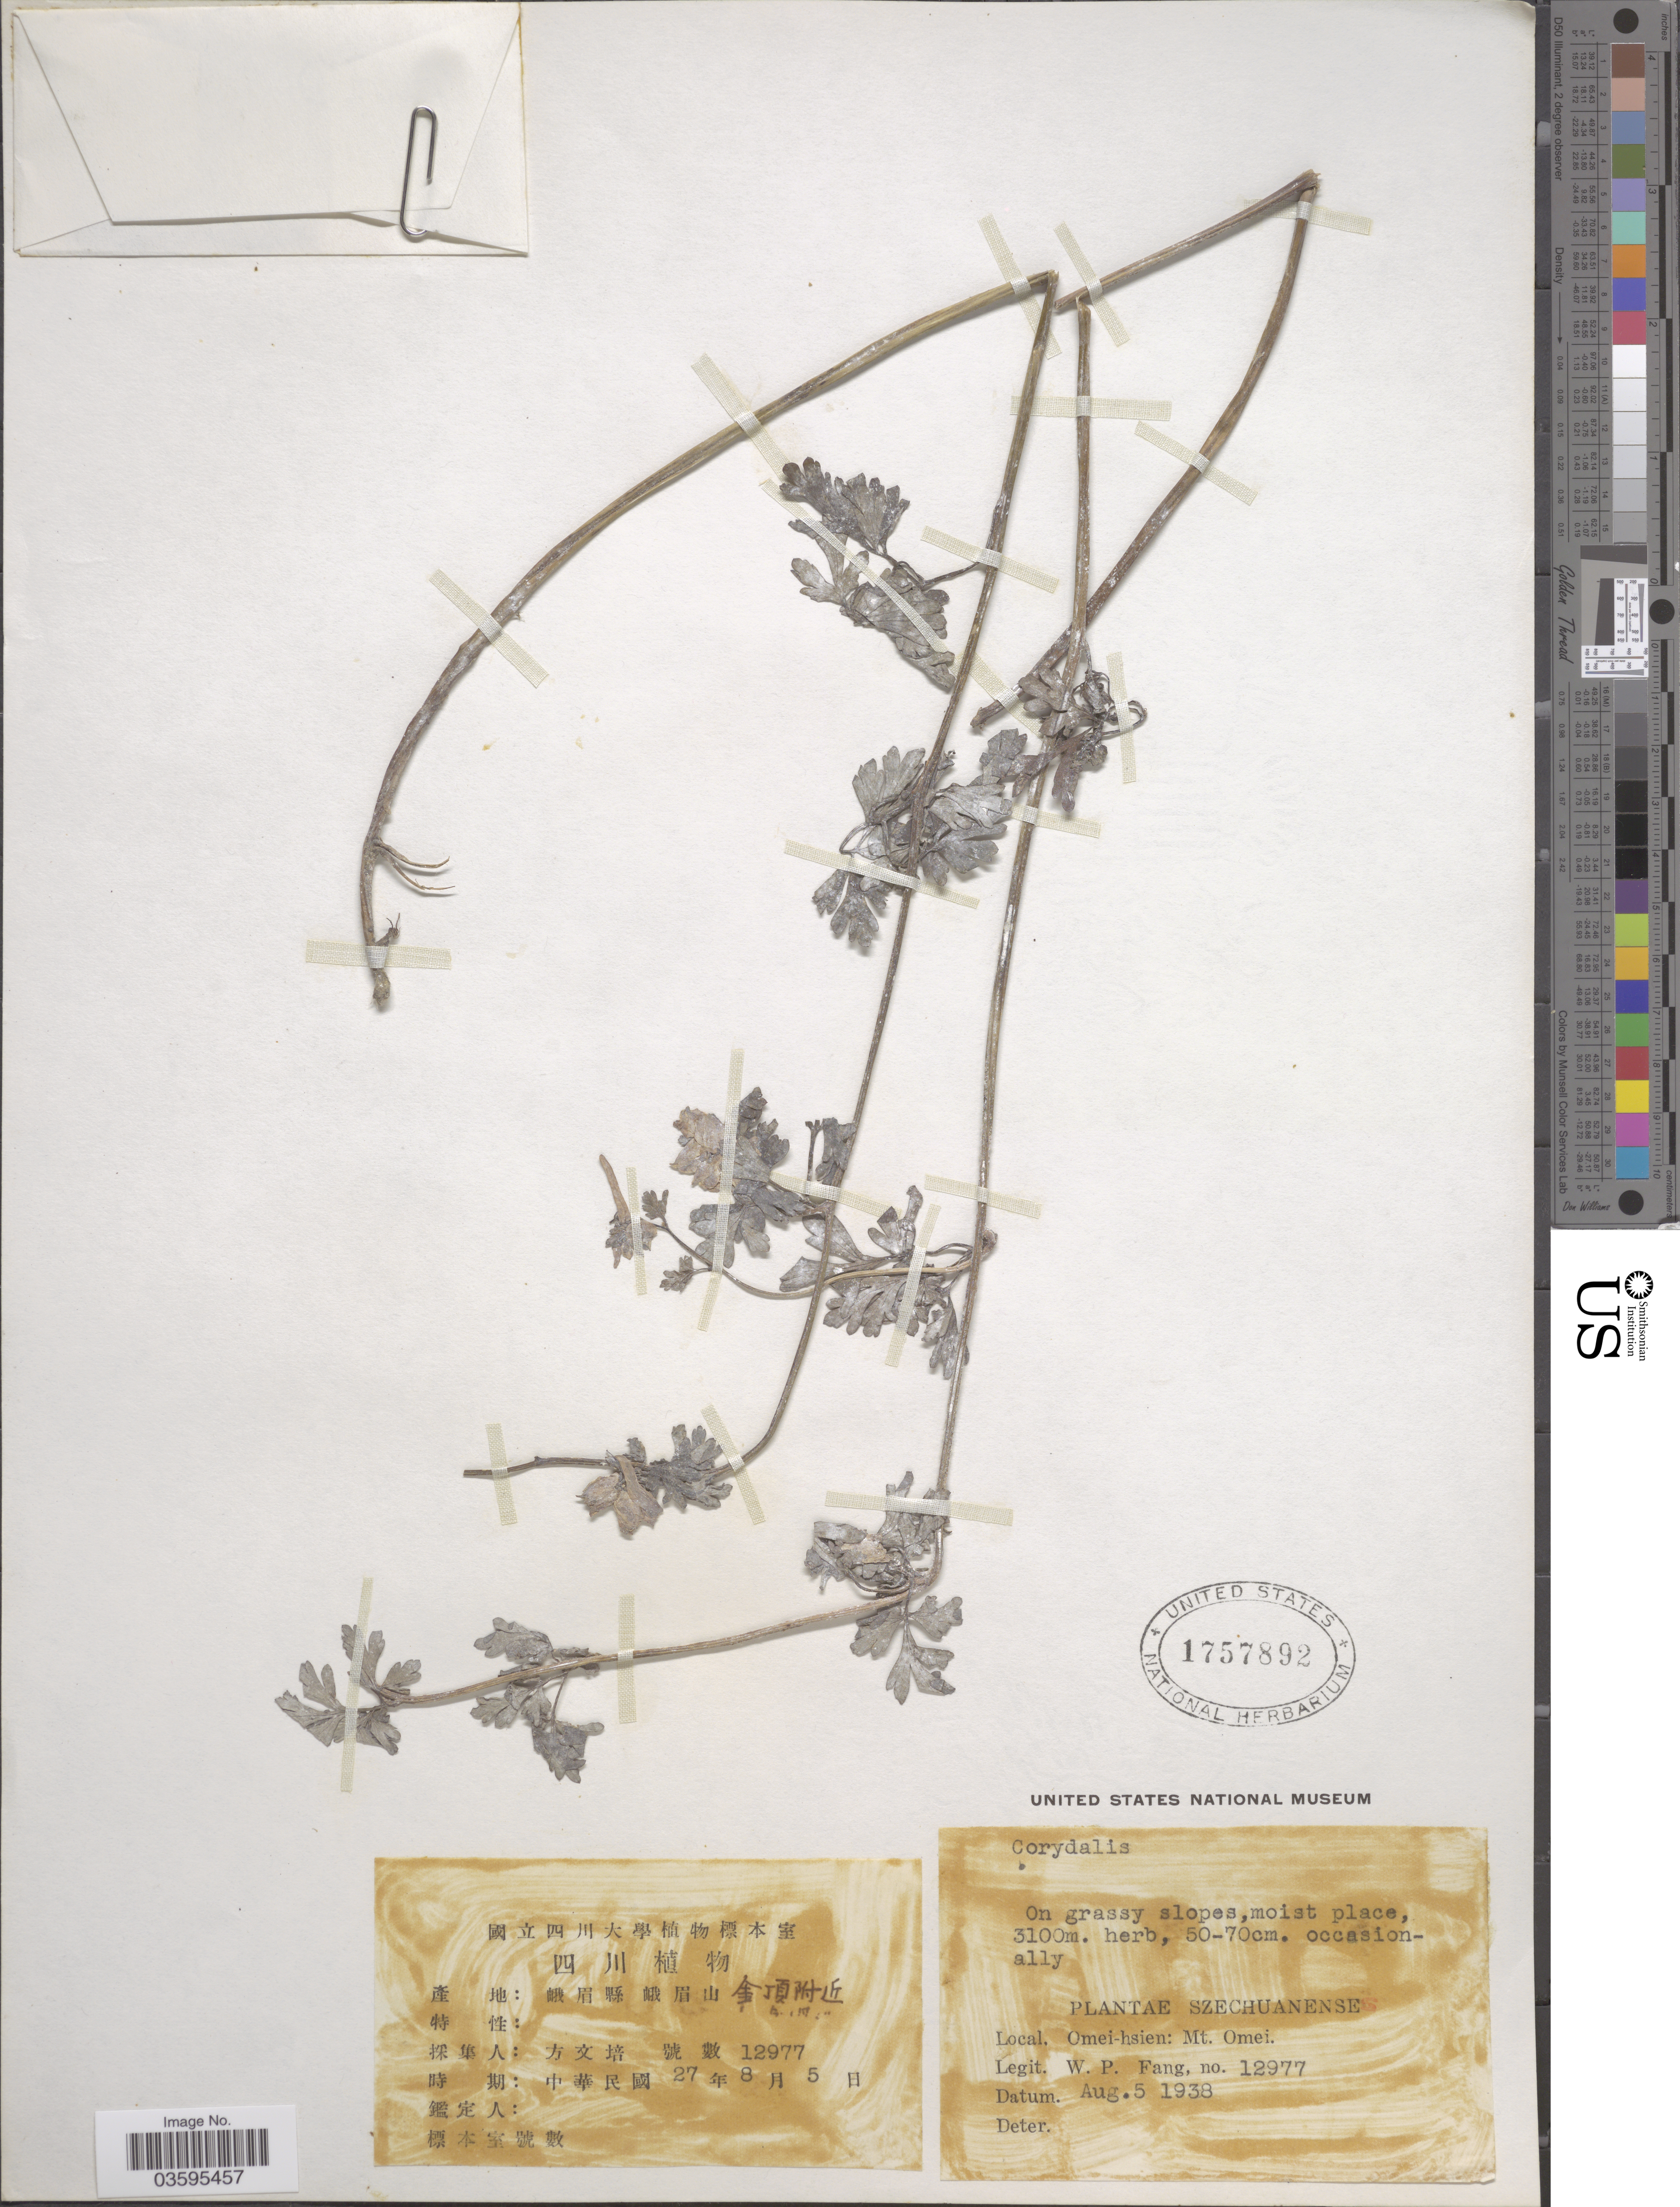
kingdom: Plantae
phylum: Tracheophyta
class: Magnoliopsida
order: Ranunculales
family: Papaveraceae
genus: Corydalis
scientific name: Corydalis sp.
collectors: W. P. Fang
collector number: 12977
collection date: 1938-08-05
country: China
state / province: Sichuan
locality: Szechuanense. Omei-hsien: Mt. Omei.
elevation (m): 3100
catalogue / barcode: US 1757892